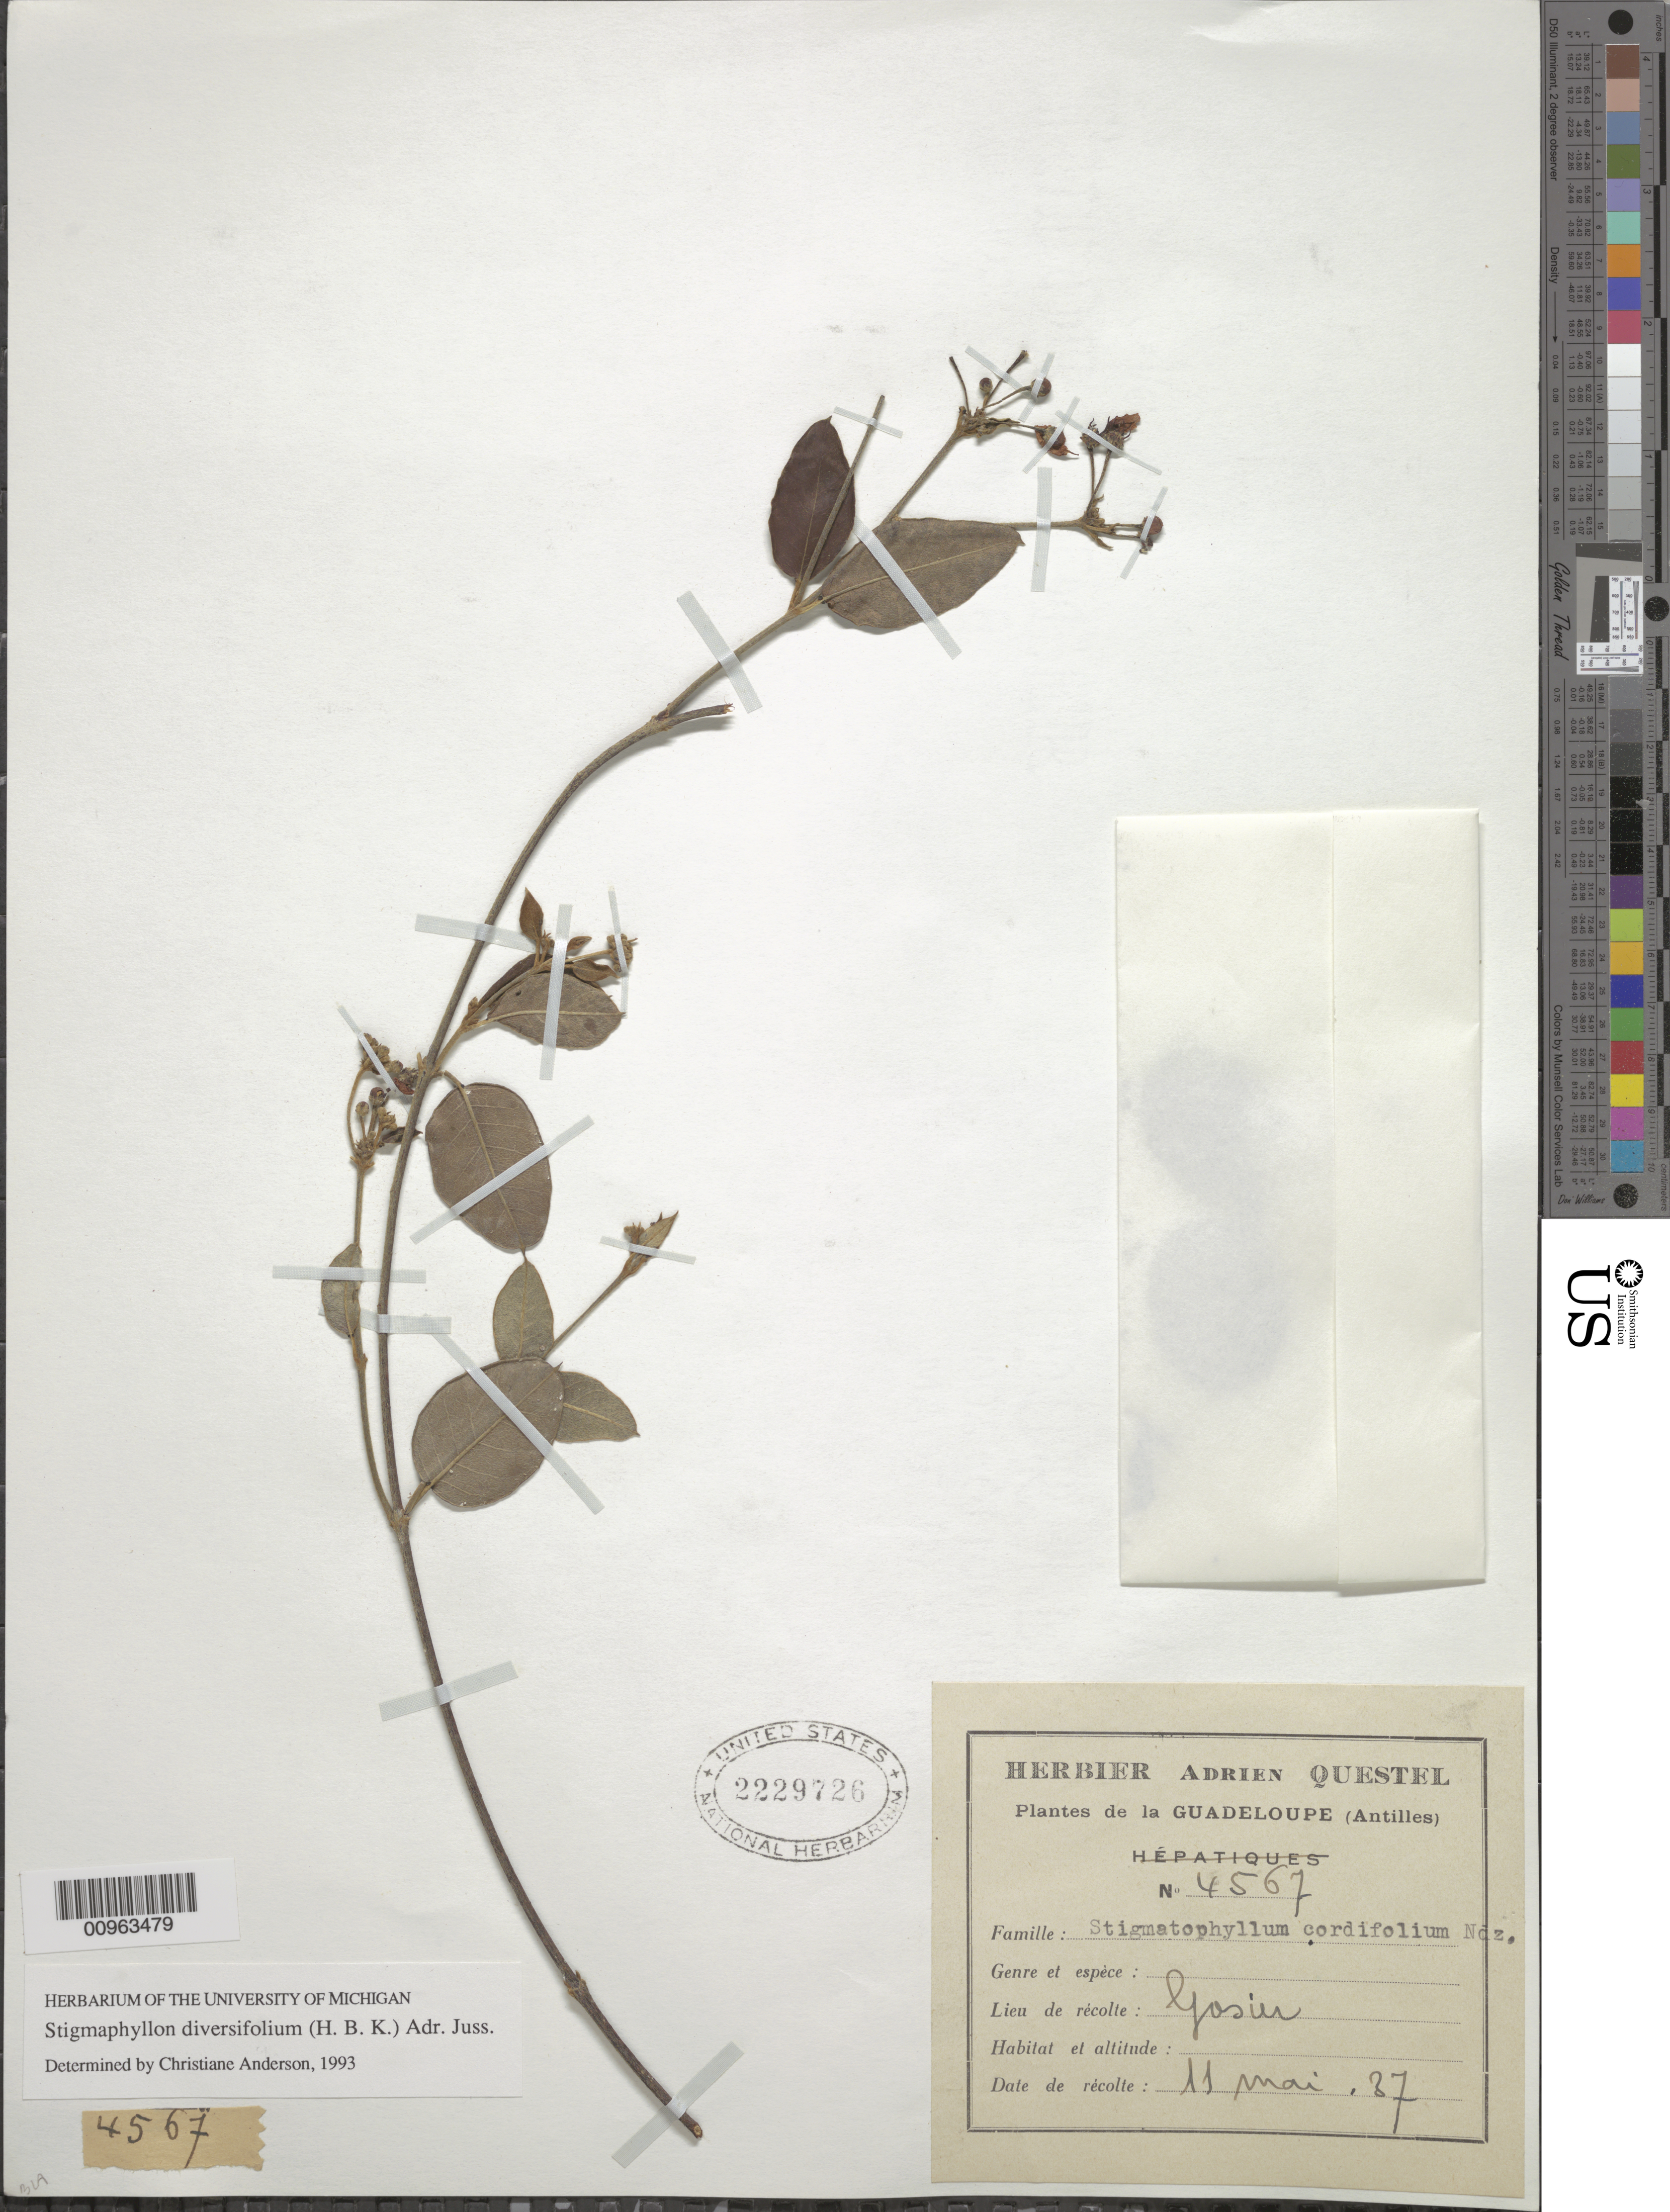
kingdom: Plantae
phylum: Tracheophyta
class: Magnoliopsida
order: Malpighiales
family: Malpighiaceae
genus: Stigmaphyllon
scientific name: Stigmaphyllon diversifolium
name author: (Kunth) A. Juss.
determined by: Anderson, C.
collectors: A. Questel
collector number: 4567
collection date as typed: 11 May 1937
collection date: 1937-05-11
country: Guadeloupe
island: Grande Terre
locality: Gosier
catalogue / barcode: US 2229726